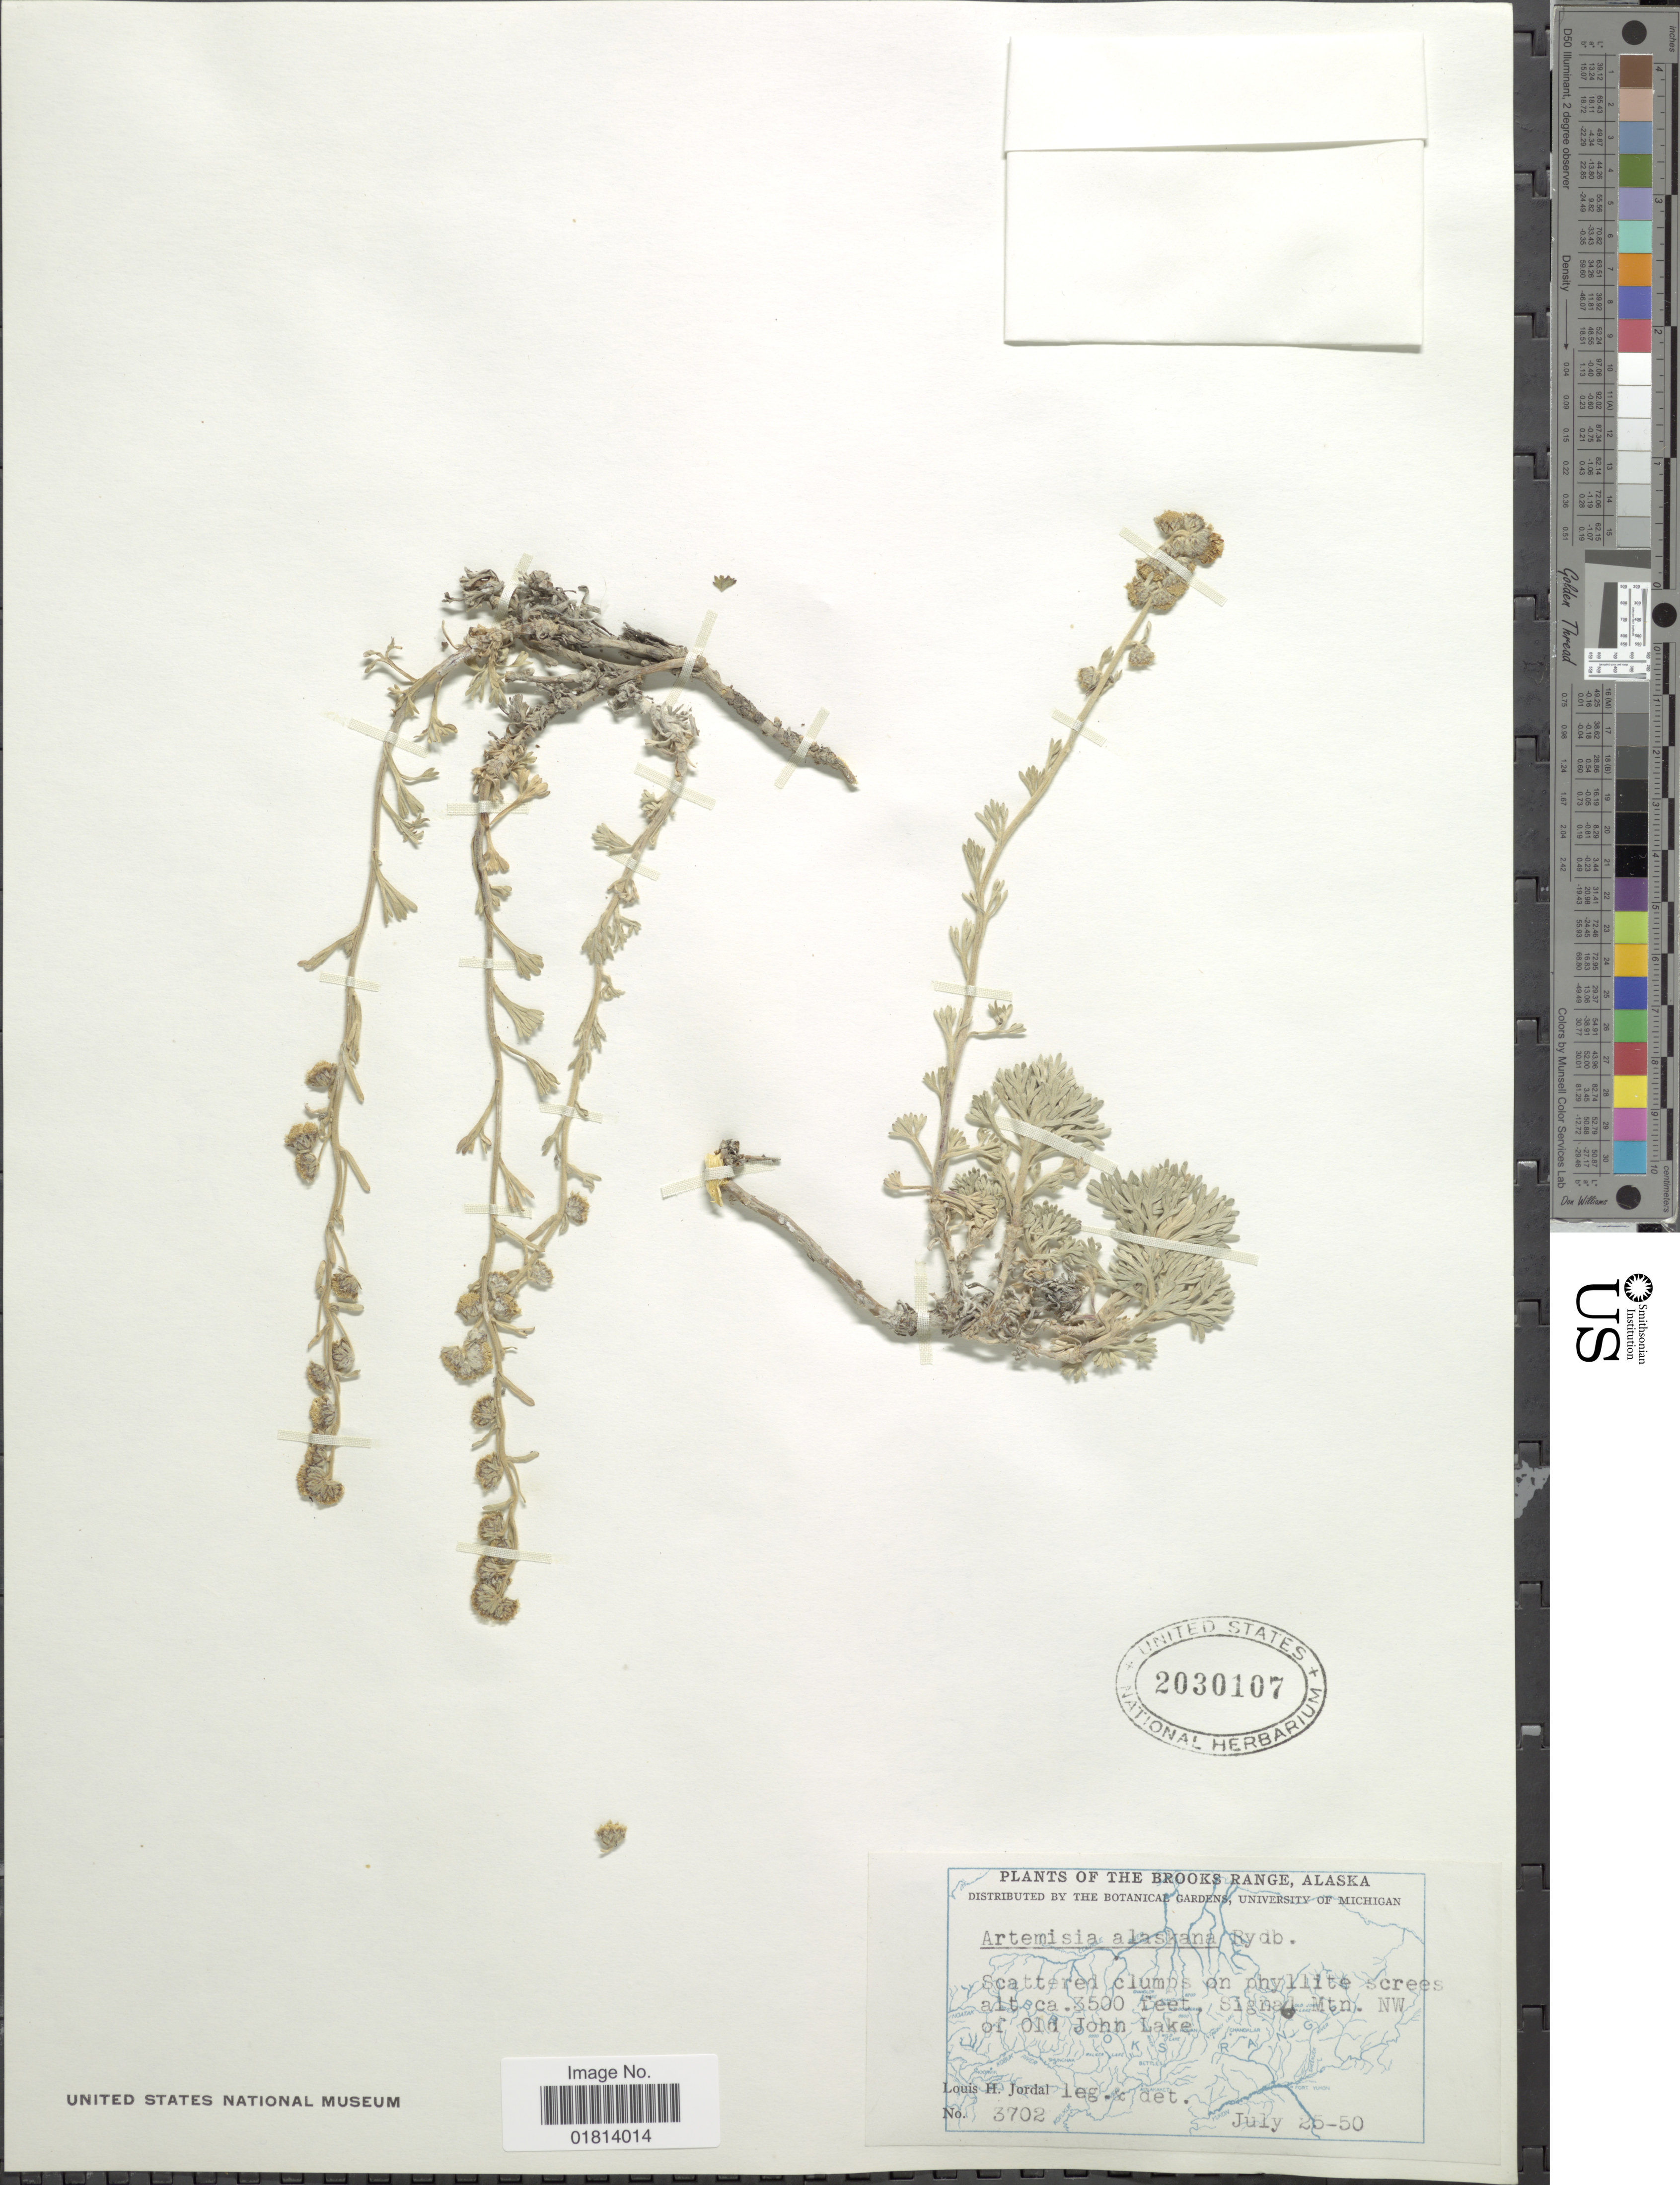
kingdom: Plantae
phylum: Tracheophyta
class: Magnoliopsida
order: Asterales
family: Asteraceae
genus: Artemisia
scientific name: Artemisia alaskana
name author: Rydb.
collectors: L. Jordal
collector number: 3702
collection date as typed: Transcribed d/m/y: 25/7/50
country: United States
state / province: Alaska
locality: Brooks Range, Alaska. Signal Mtn. NW of Old John Lake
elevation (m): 1067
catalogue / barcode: US 2030107